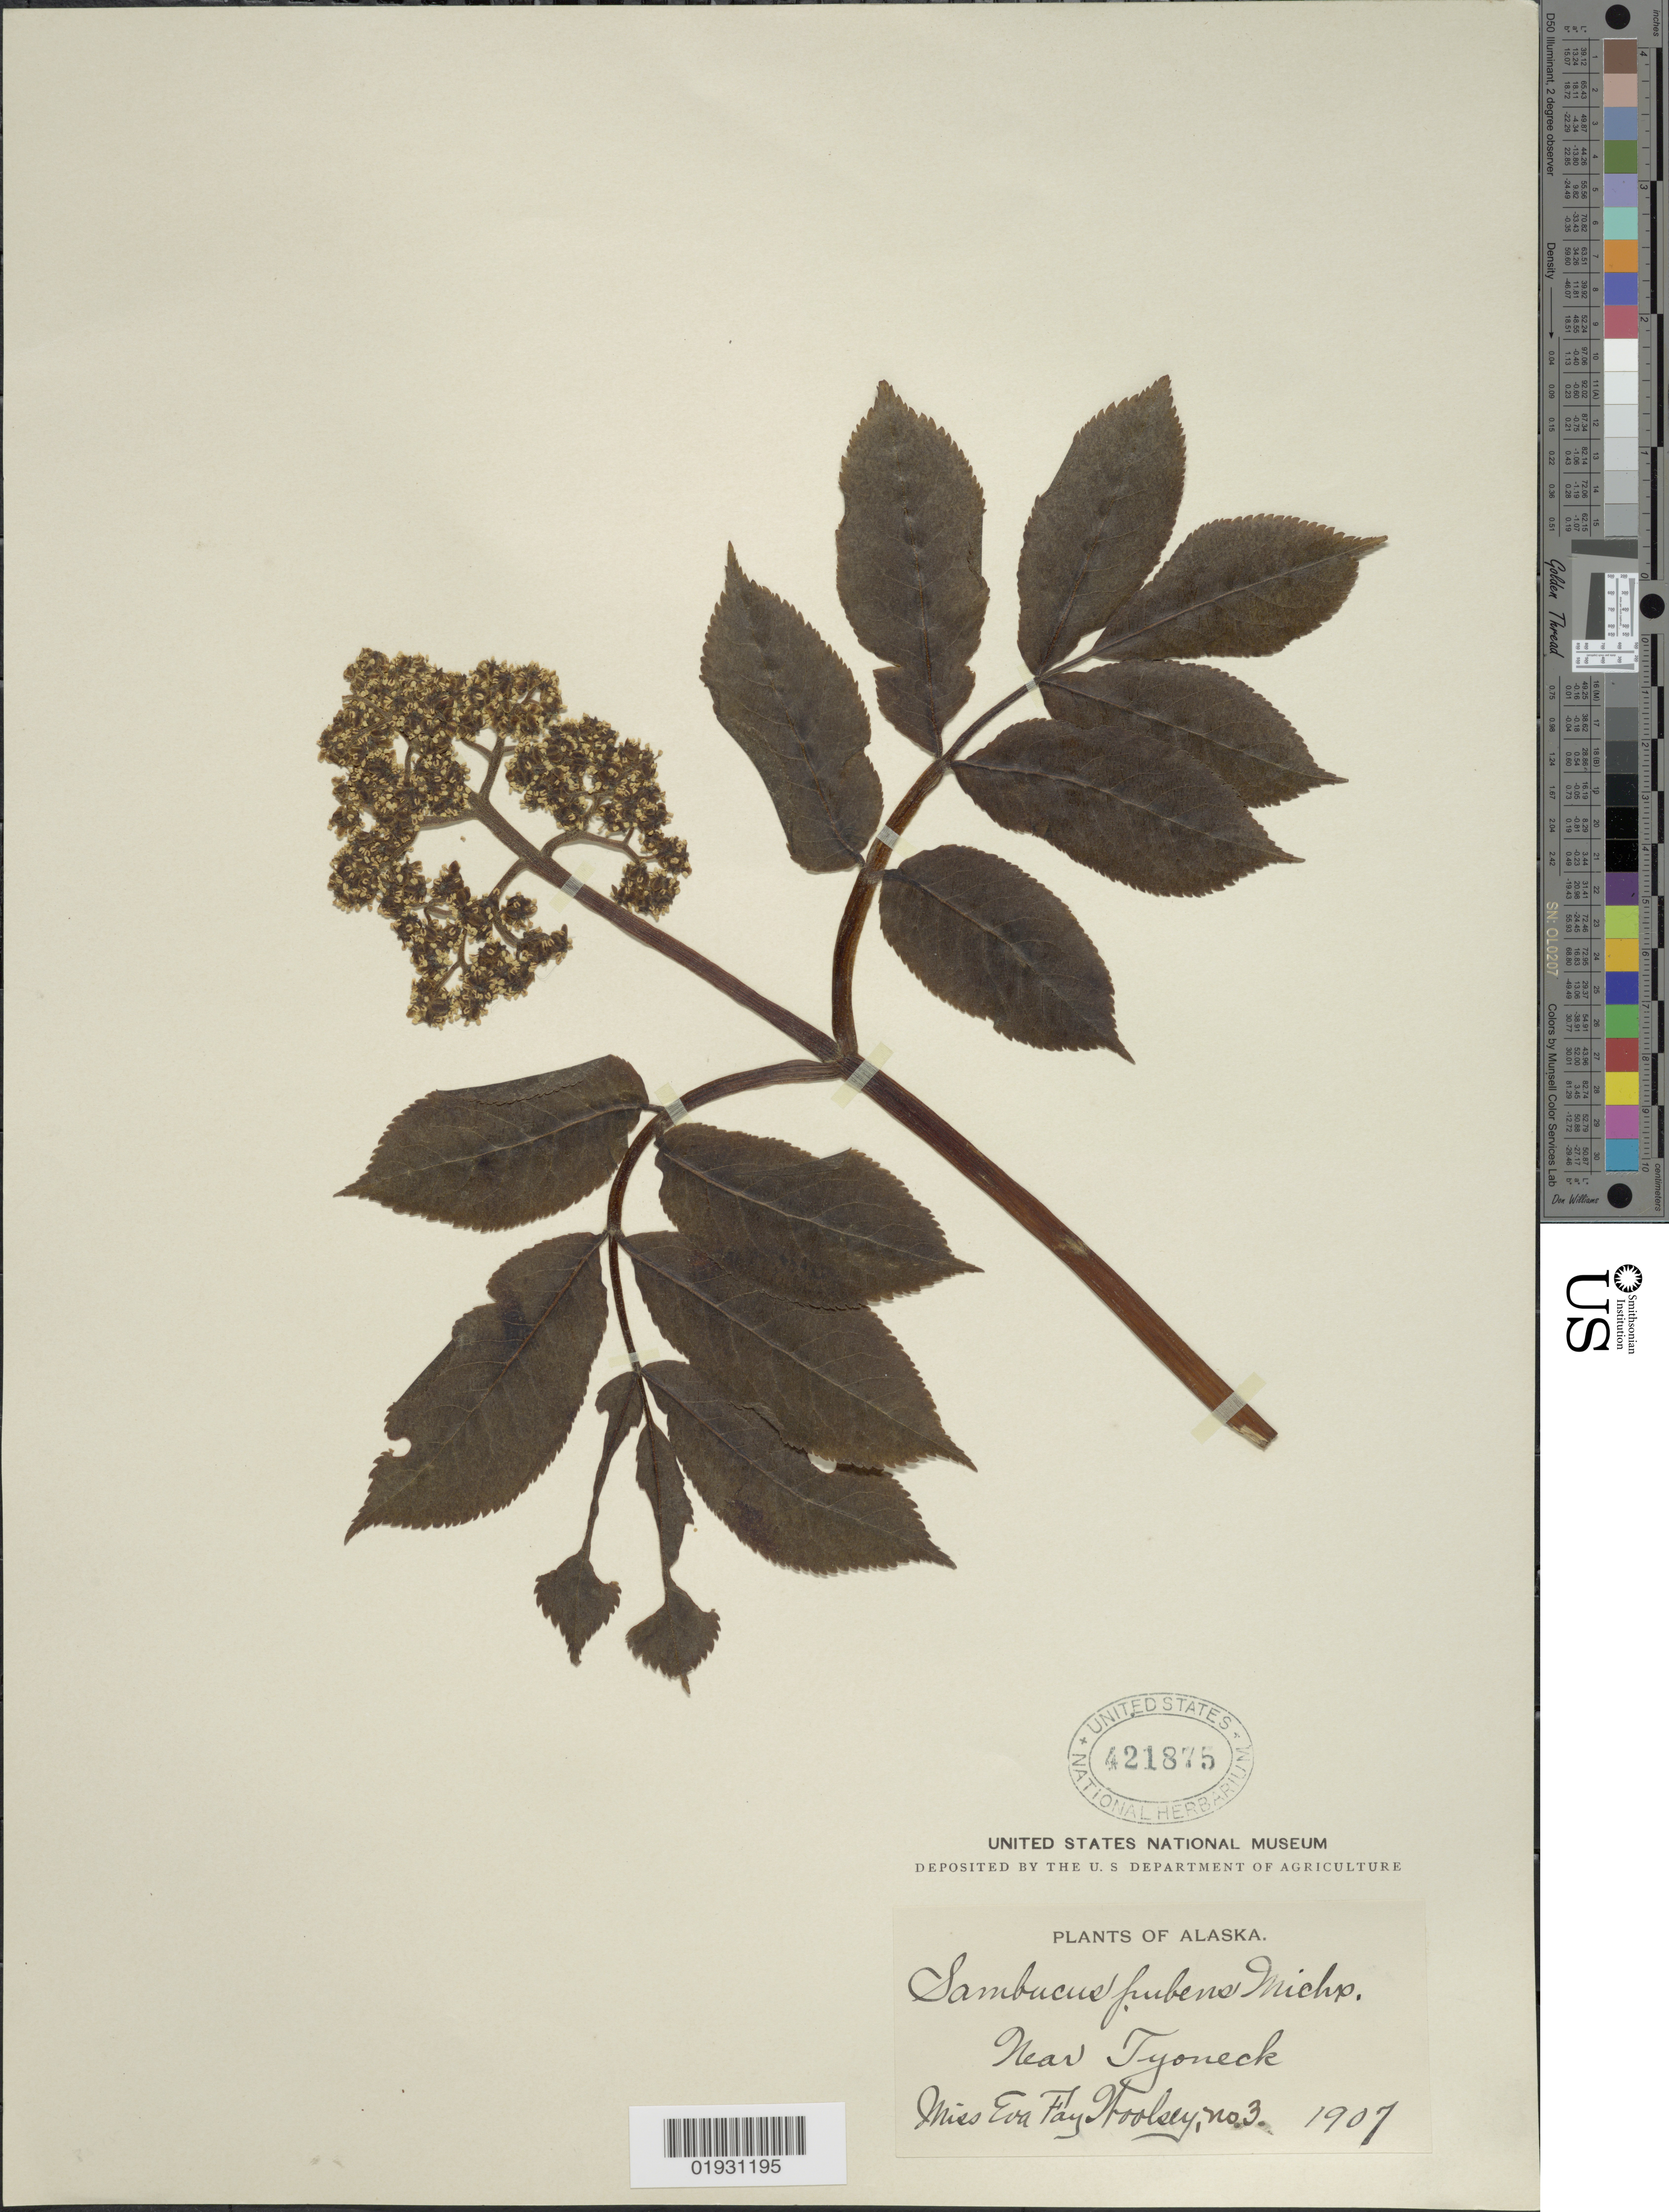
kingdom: Plantae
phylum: Tracheophyta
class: Magnoliopsida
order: Dipsacales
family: Viburnaceae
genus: Sambucus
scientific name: Sambucus pubens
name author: Michx.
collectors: E. Woosley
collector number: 3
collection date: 1907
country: United States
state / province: Alaska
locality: Near Tyoneck.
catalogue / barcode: US 421875